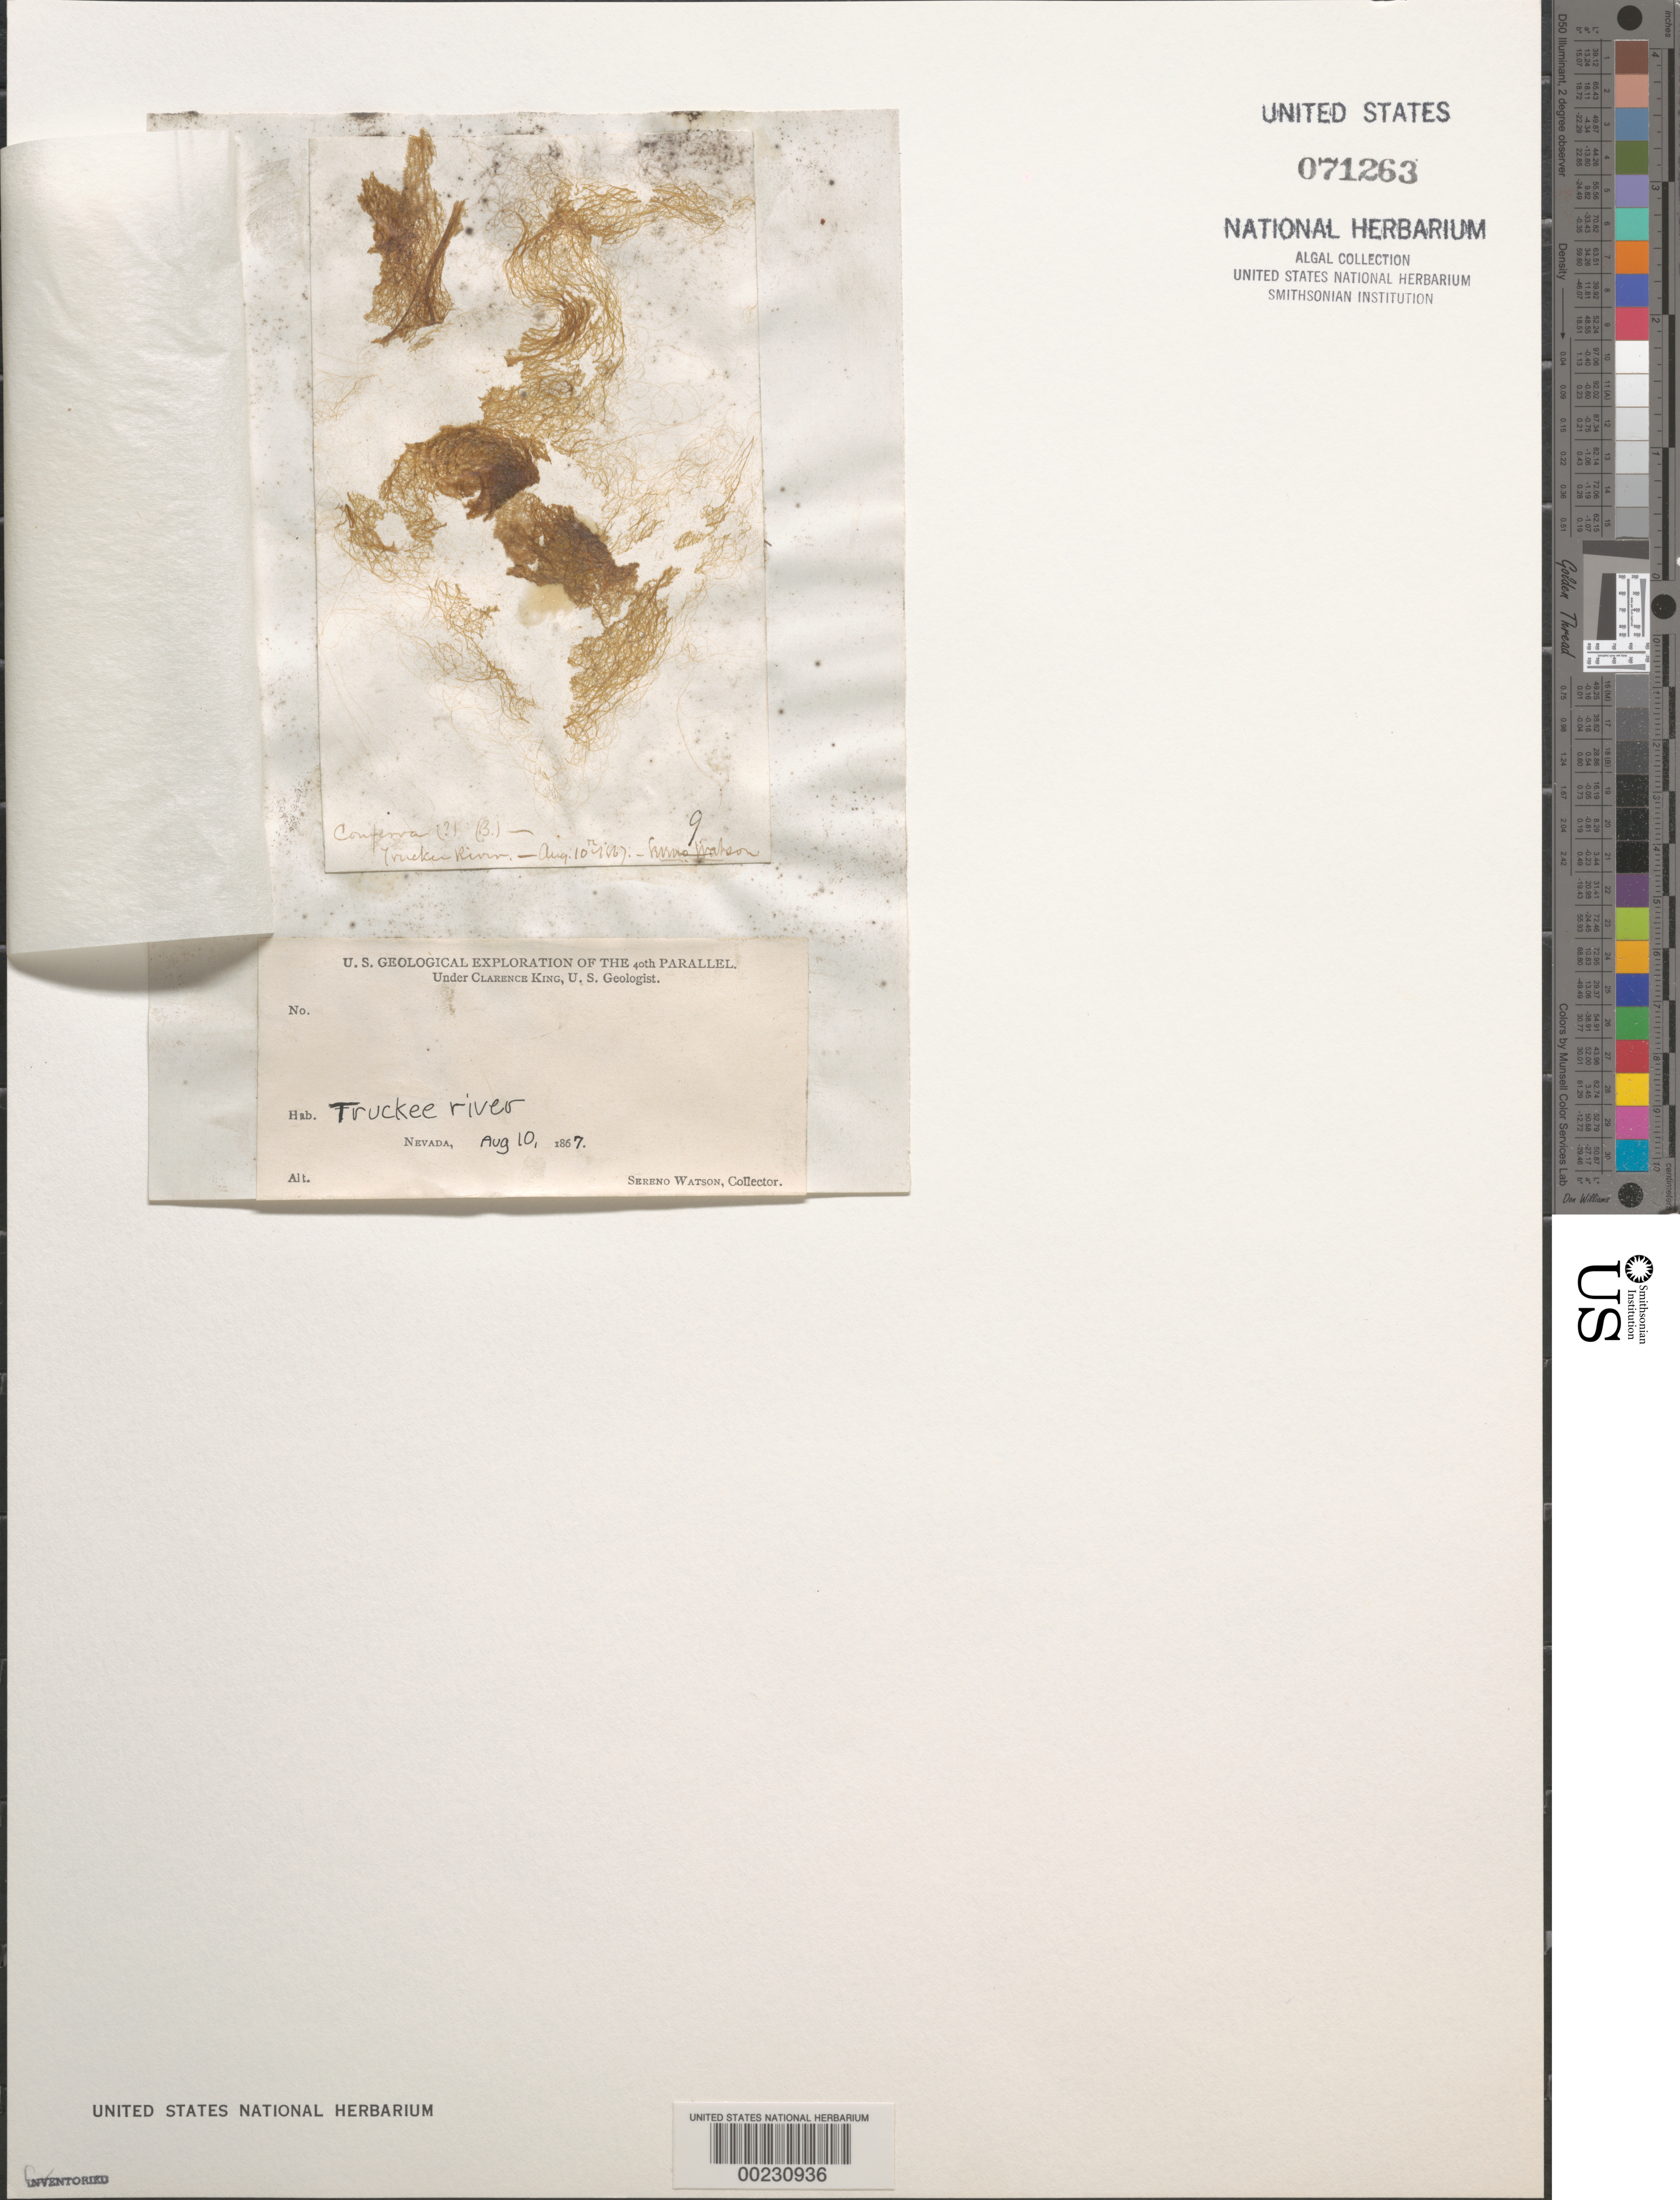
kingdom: Plantae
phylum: Chlorophyta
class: Ulvophyceae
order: Cladophorales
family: Cladophoraceae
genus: Conferva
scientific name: Conferva sp.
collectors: S. Watson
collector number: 9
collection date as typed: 10 Aug 1867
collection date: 1867-08-10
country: United States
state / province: Nevada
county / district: Storey County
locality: Truckee River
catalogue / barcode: US 71263